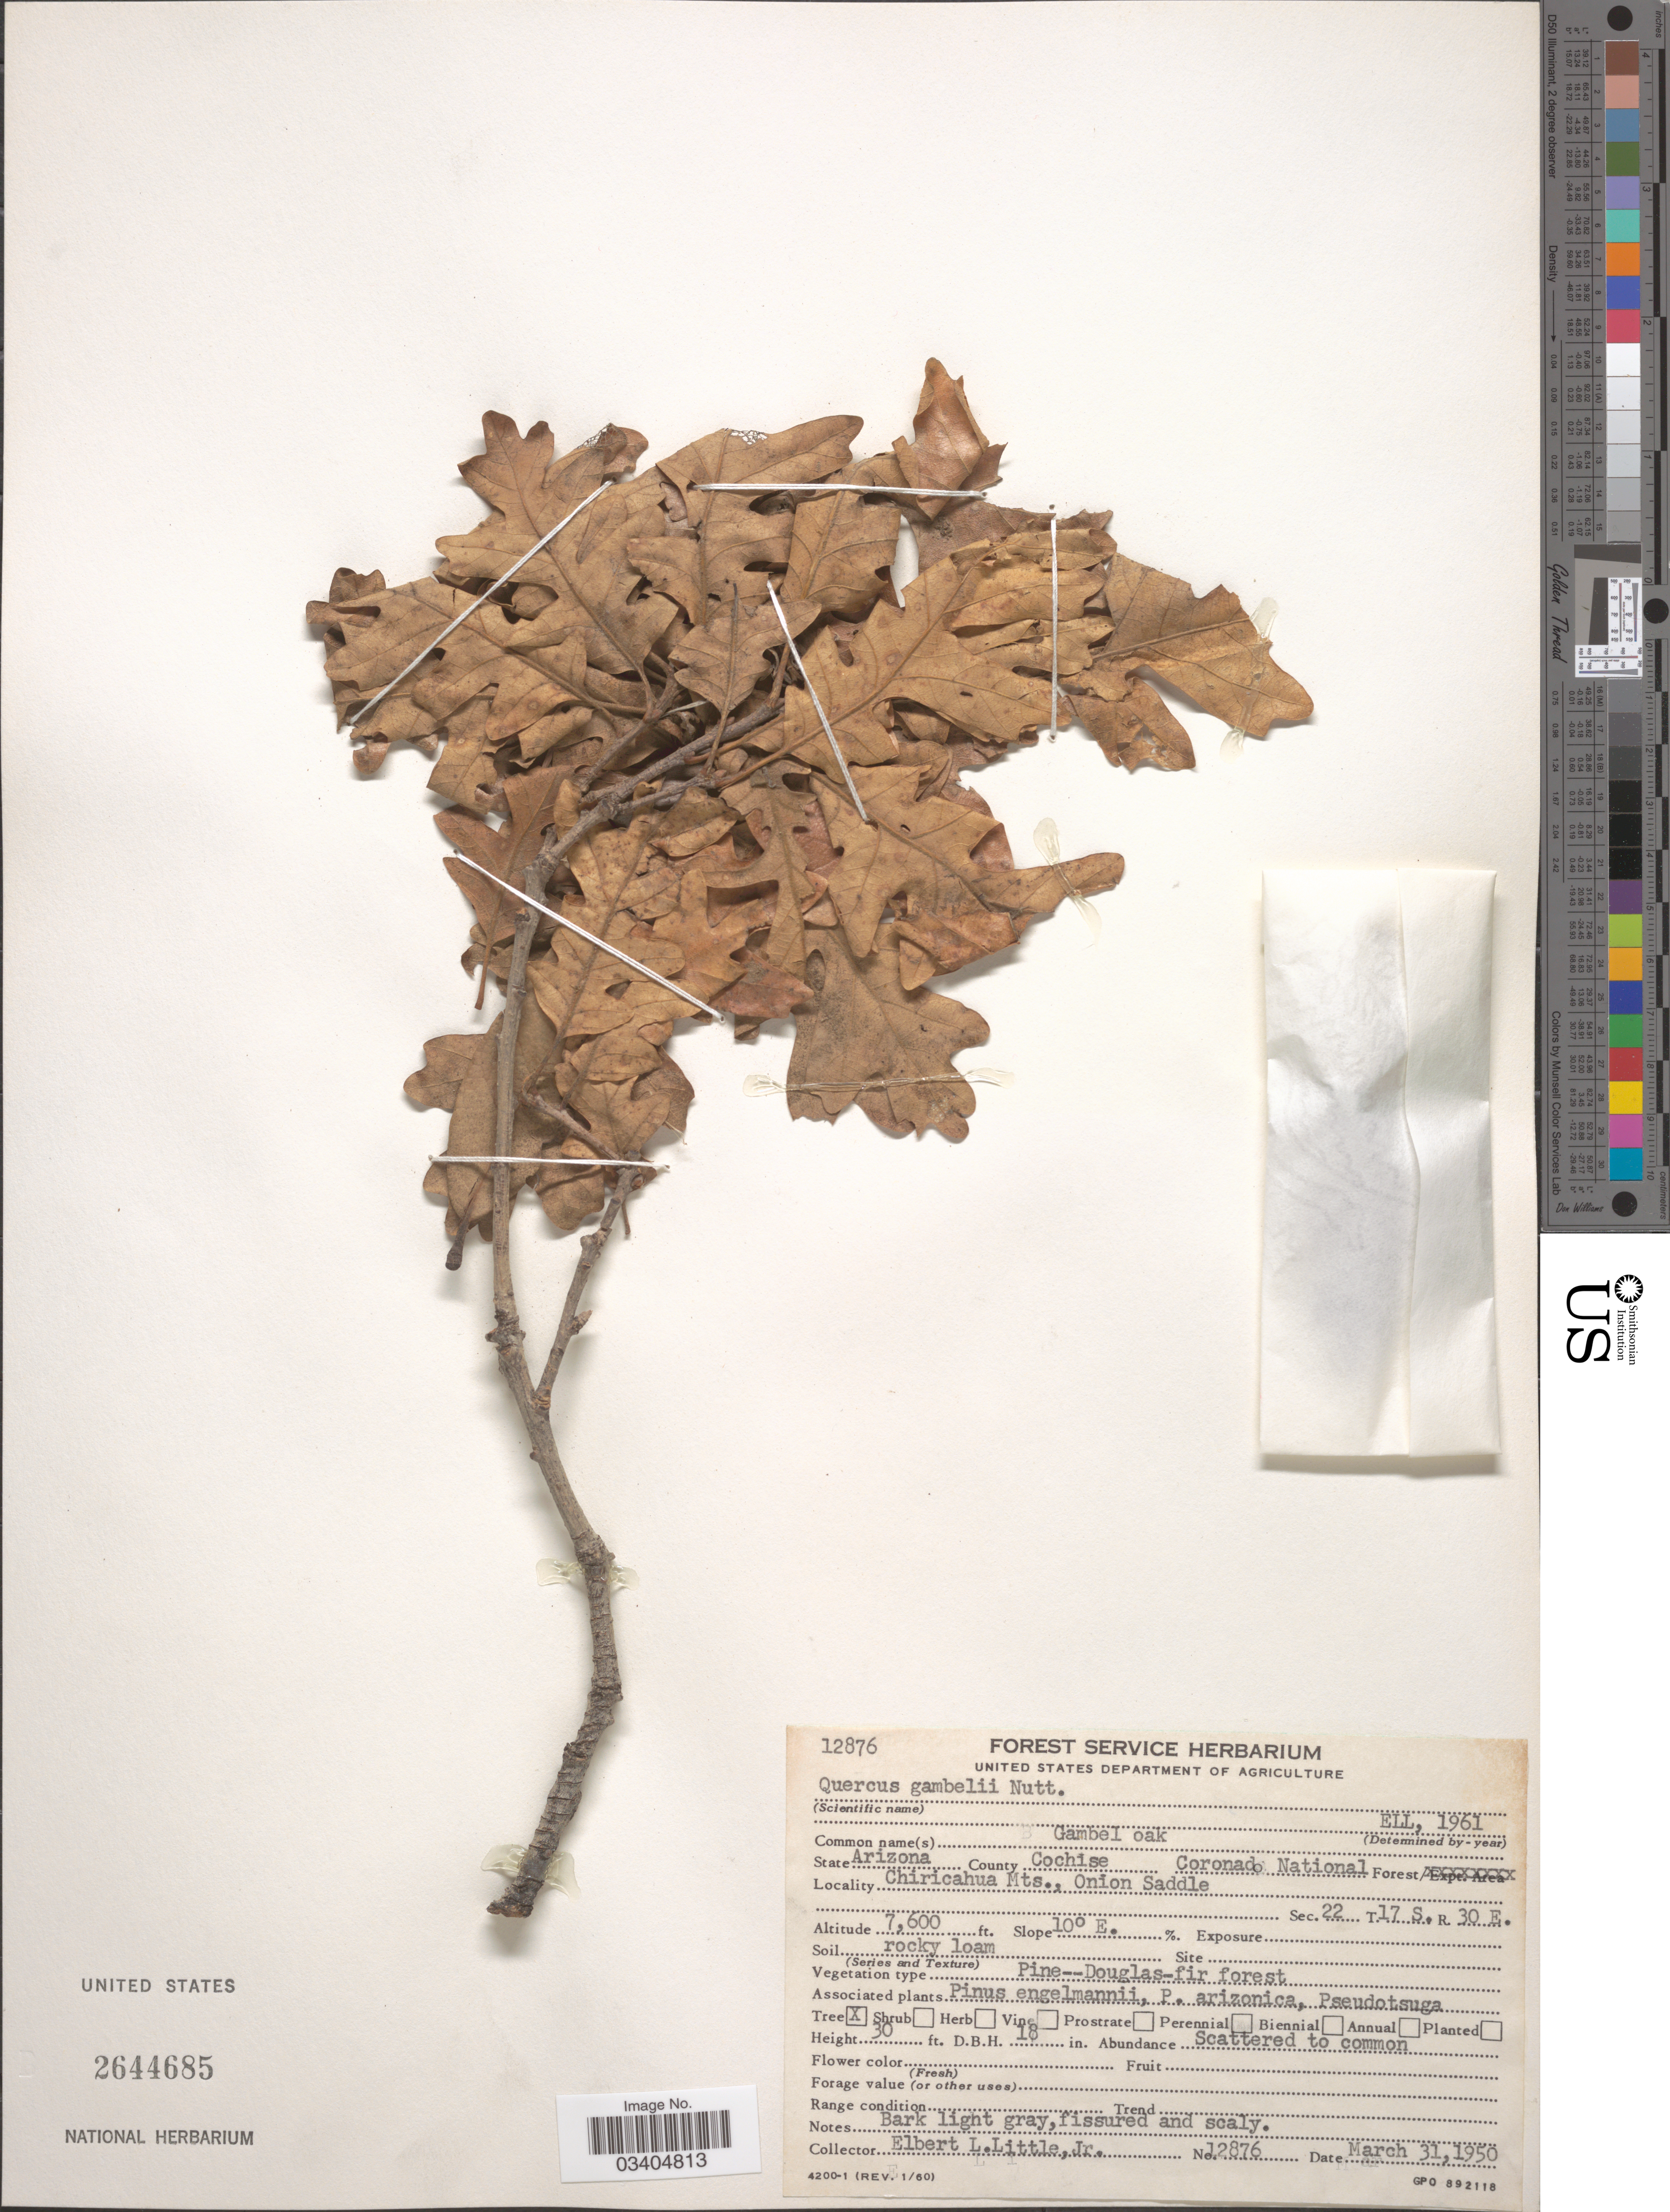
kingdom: Plantae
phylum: Tracheophyta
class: Magnoliopsida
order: Fagales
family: Fagaceae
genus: Quercus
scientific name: Quercus gambelii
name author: Nutt.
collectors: E. L. Little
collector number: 12876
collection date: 1950-03-31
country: United States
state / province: Arizona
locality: County Cochise. Coronado National Forest. Chiricahua Mts., Onion Saddle. Sec. 22. T17S. R30E.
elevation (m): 2316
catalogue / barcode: US 2644685